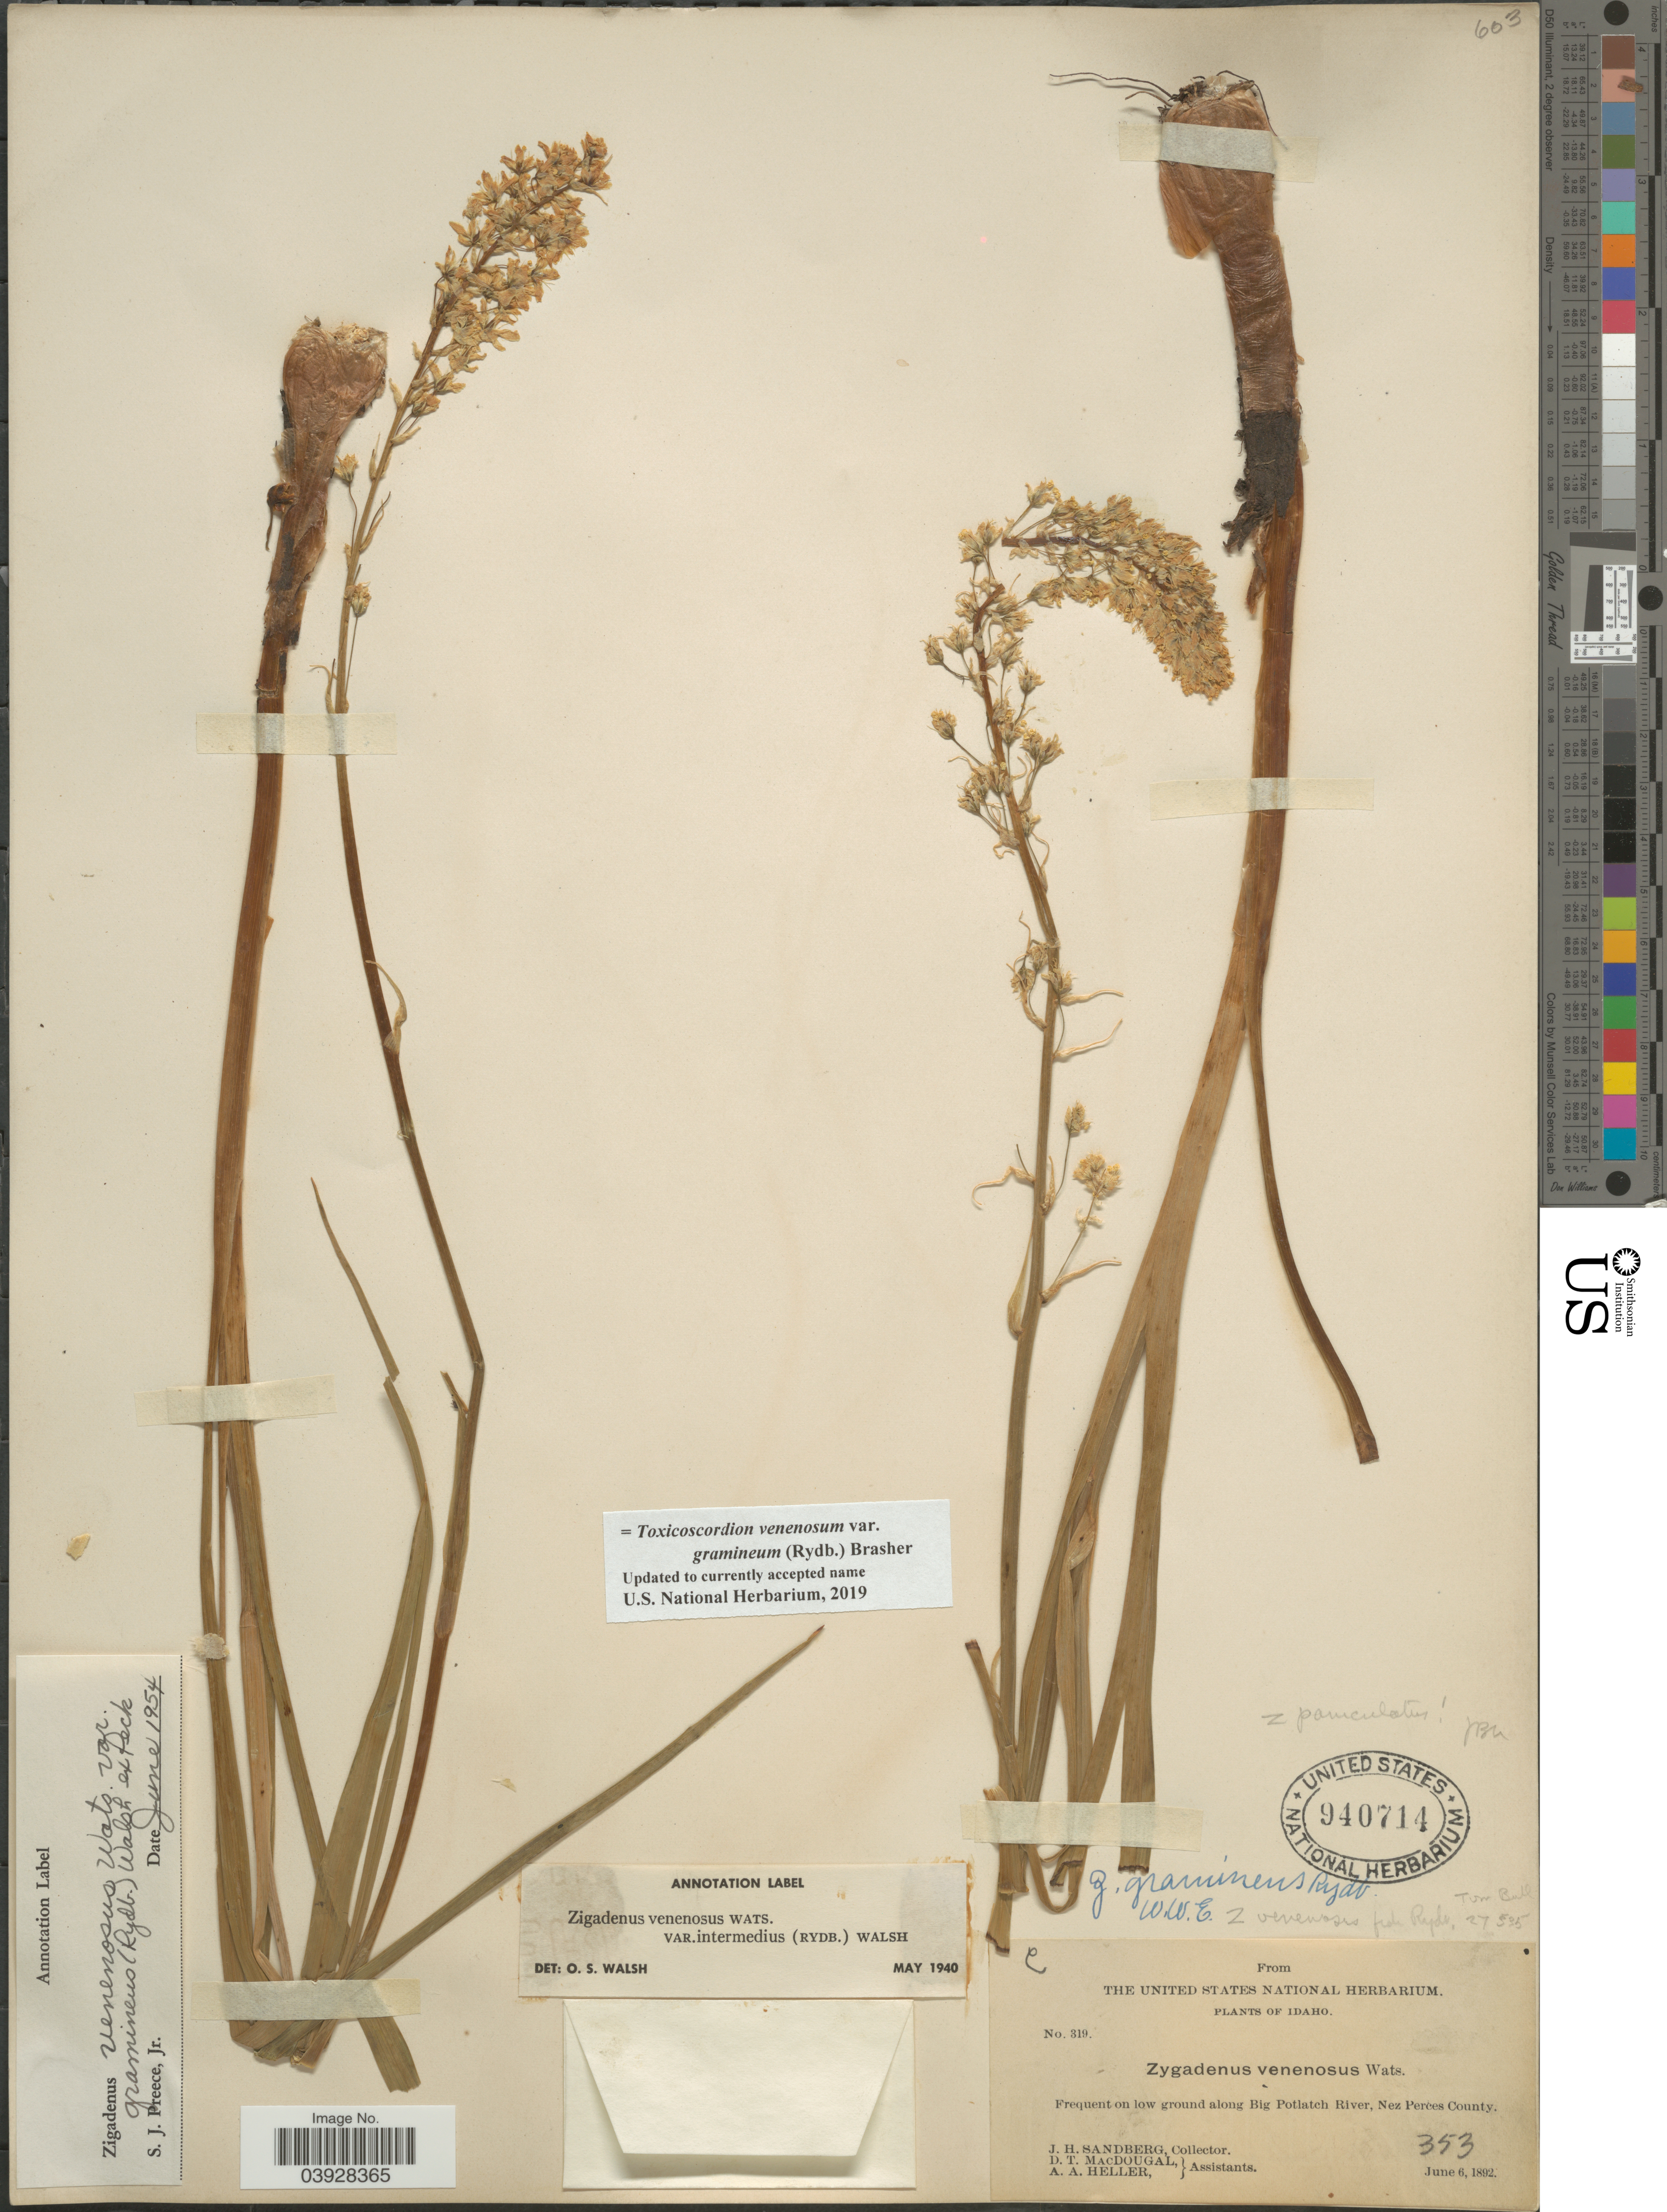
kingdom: Plantae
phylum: Tracheophyta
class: Liliopsida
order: Liliales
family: Melanthiaceae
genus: Toxicoscordion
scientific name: Toxicoscordion venenosum var. gramineum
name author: (Rydb.) Brasher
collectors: J. H. Sandberg, D. T. MacDougal & A. A. Heller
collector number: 319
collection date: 1892-06-06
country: United States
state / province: Idaho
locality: Along Big Potlatch River, Nez Perces County.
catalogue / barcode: US 940714